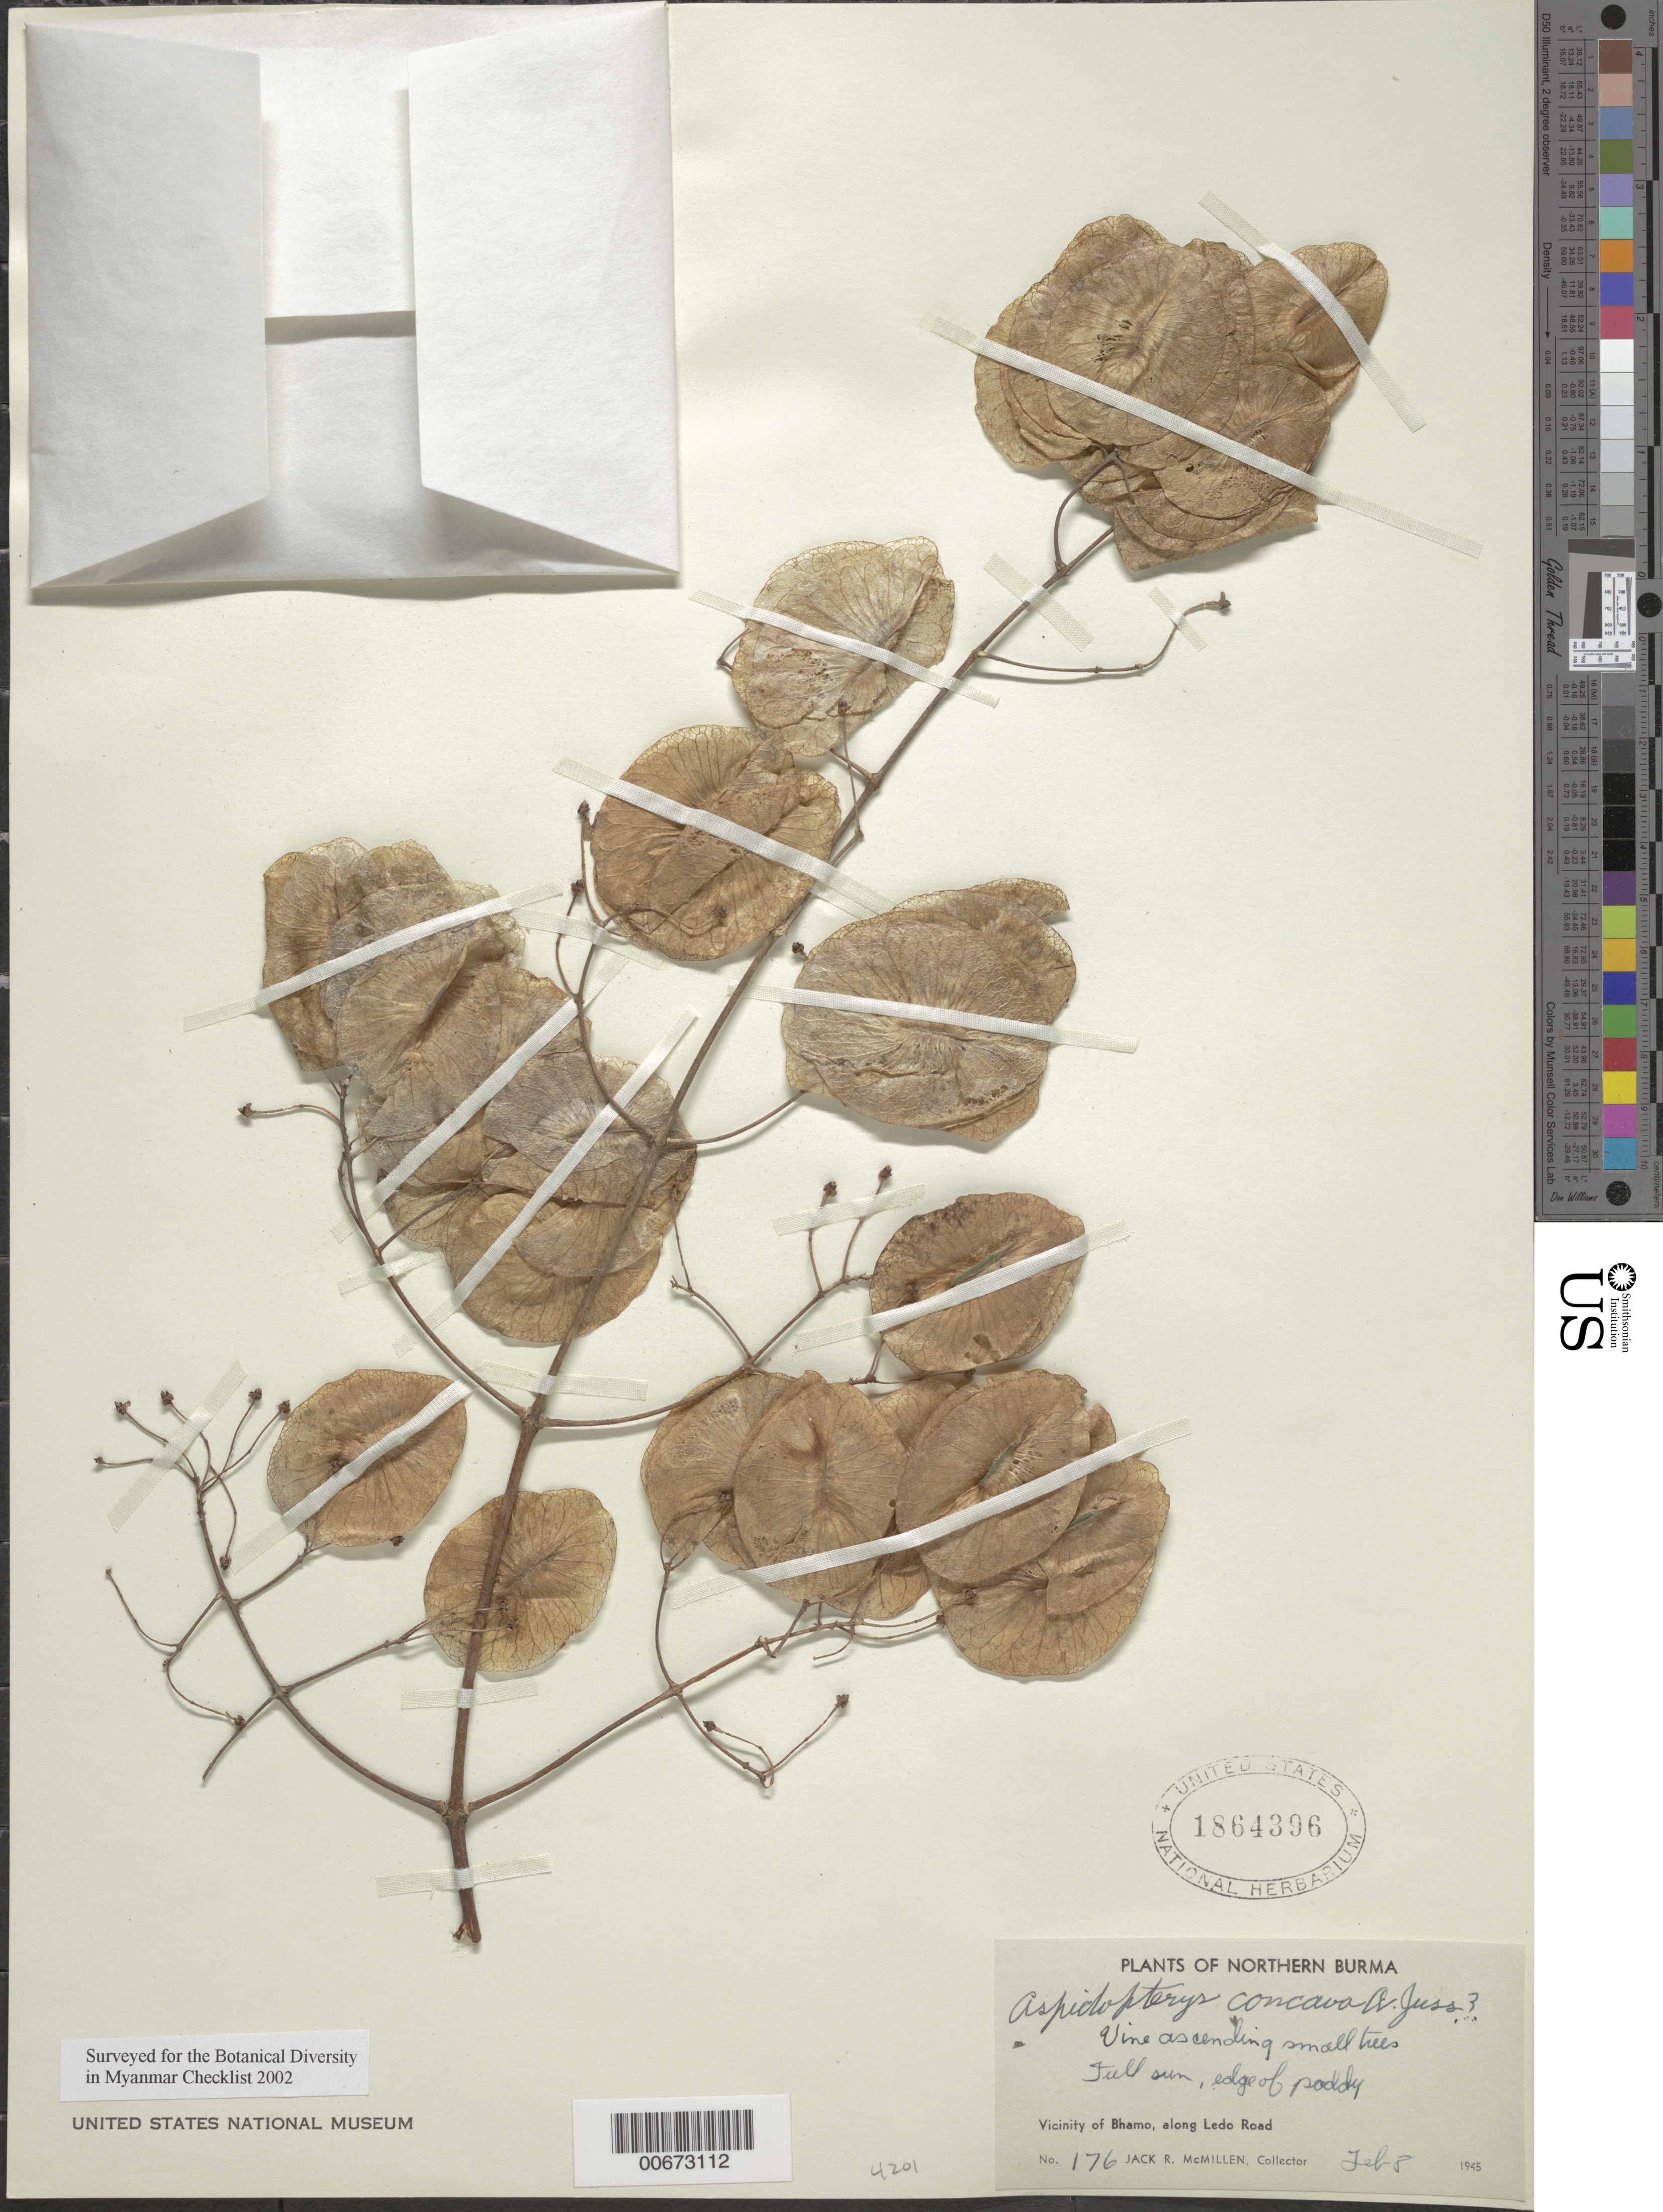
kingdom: Plantae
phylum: Tracheophyta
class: Magnoliopsida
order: Malpighiales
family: Malpighiaceae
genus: Aspidopterys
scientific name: Aspidopterys concava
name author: A. Juss.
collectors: J. McMillen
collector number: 176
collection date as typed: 08 Feb 1945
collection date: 1945-02-08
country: Myanmar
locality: Northern Burma, Bhamo, along Ledo Road.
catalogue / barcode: US 1864396